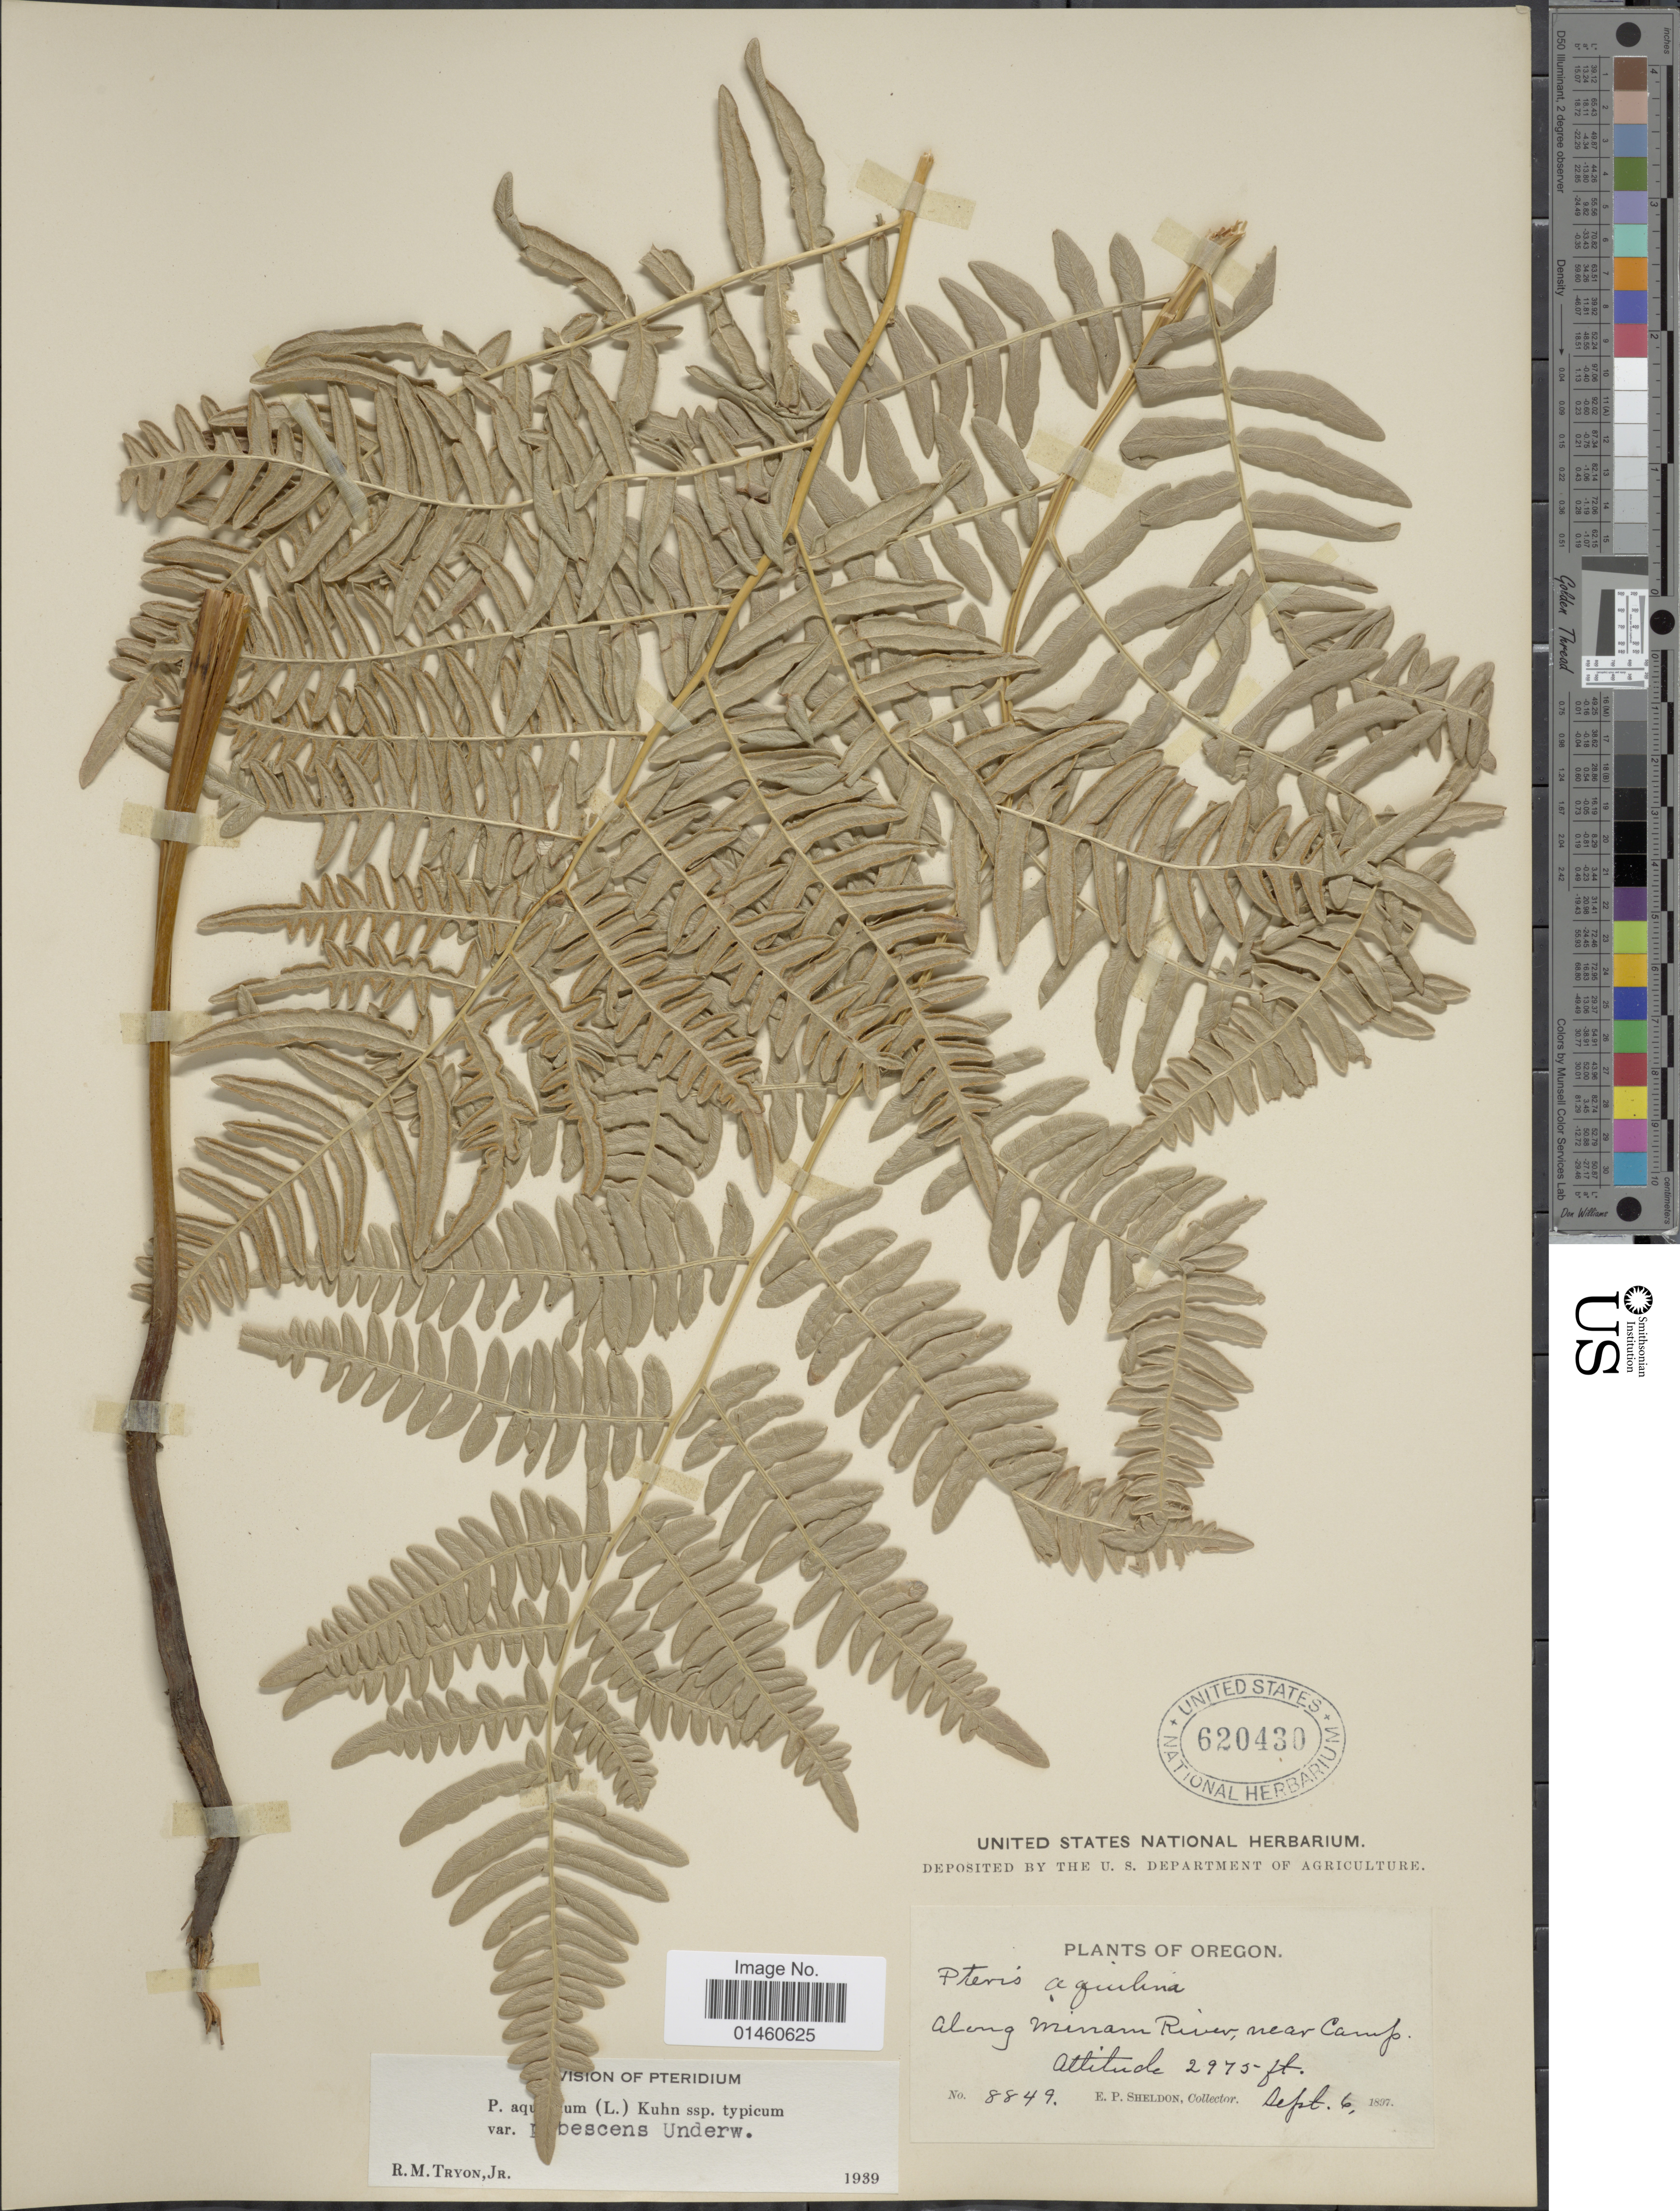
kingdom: Plantae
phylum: Tracheophyta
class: Polypodiopsida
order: Polypodiales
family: Dennstaedtiaceae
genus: Pteridium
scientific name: Pteridium pubescens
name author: (Underw.) Christenh.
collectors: E. P. Sheldon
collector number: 8849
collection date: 1897-09-06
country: United States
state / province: Oregon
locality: Along Minam River, near Camp.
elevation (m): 907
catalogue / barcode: US 620430